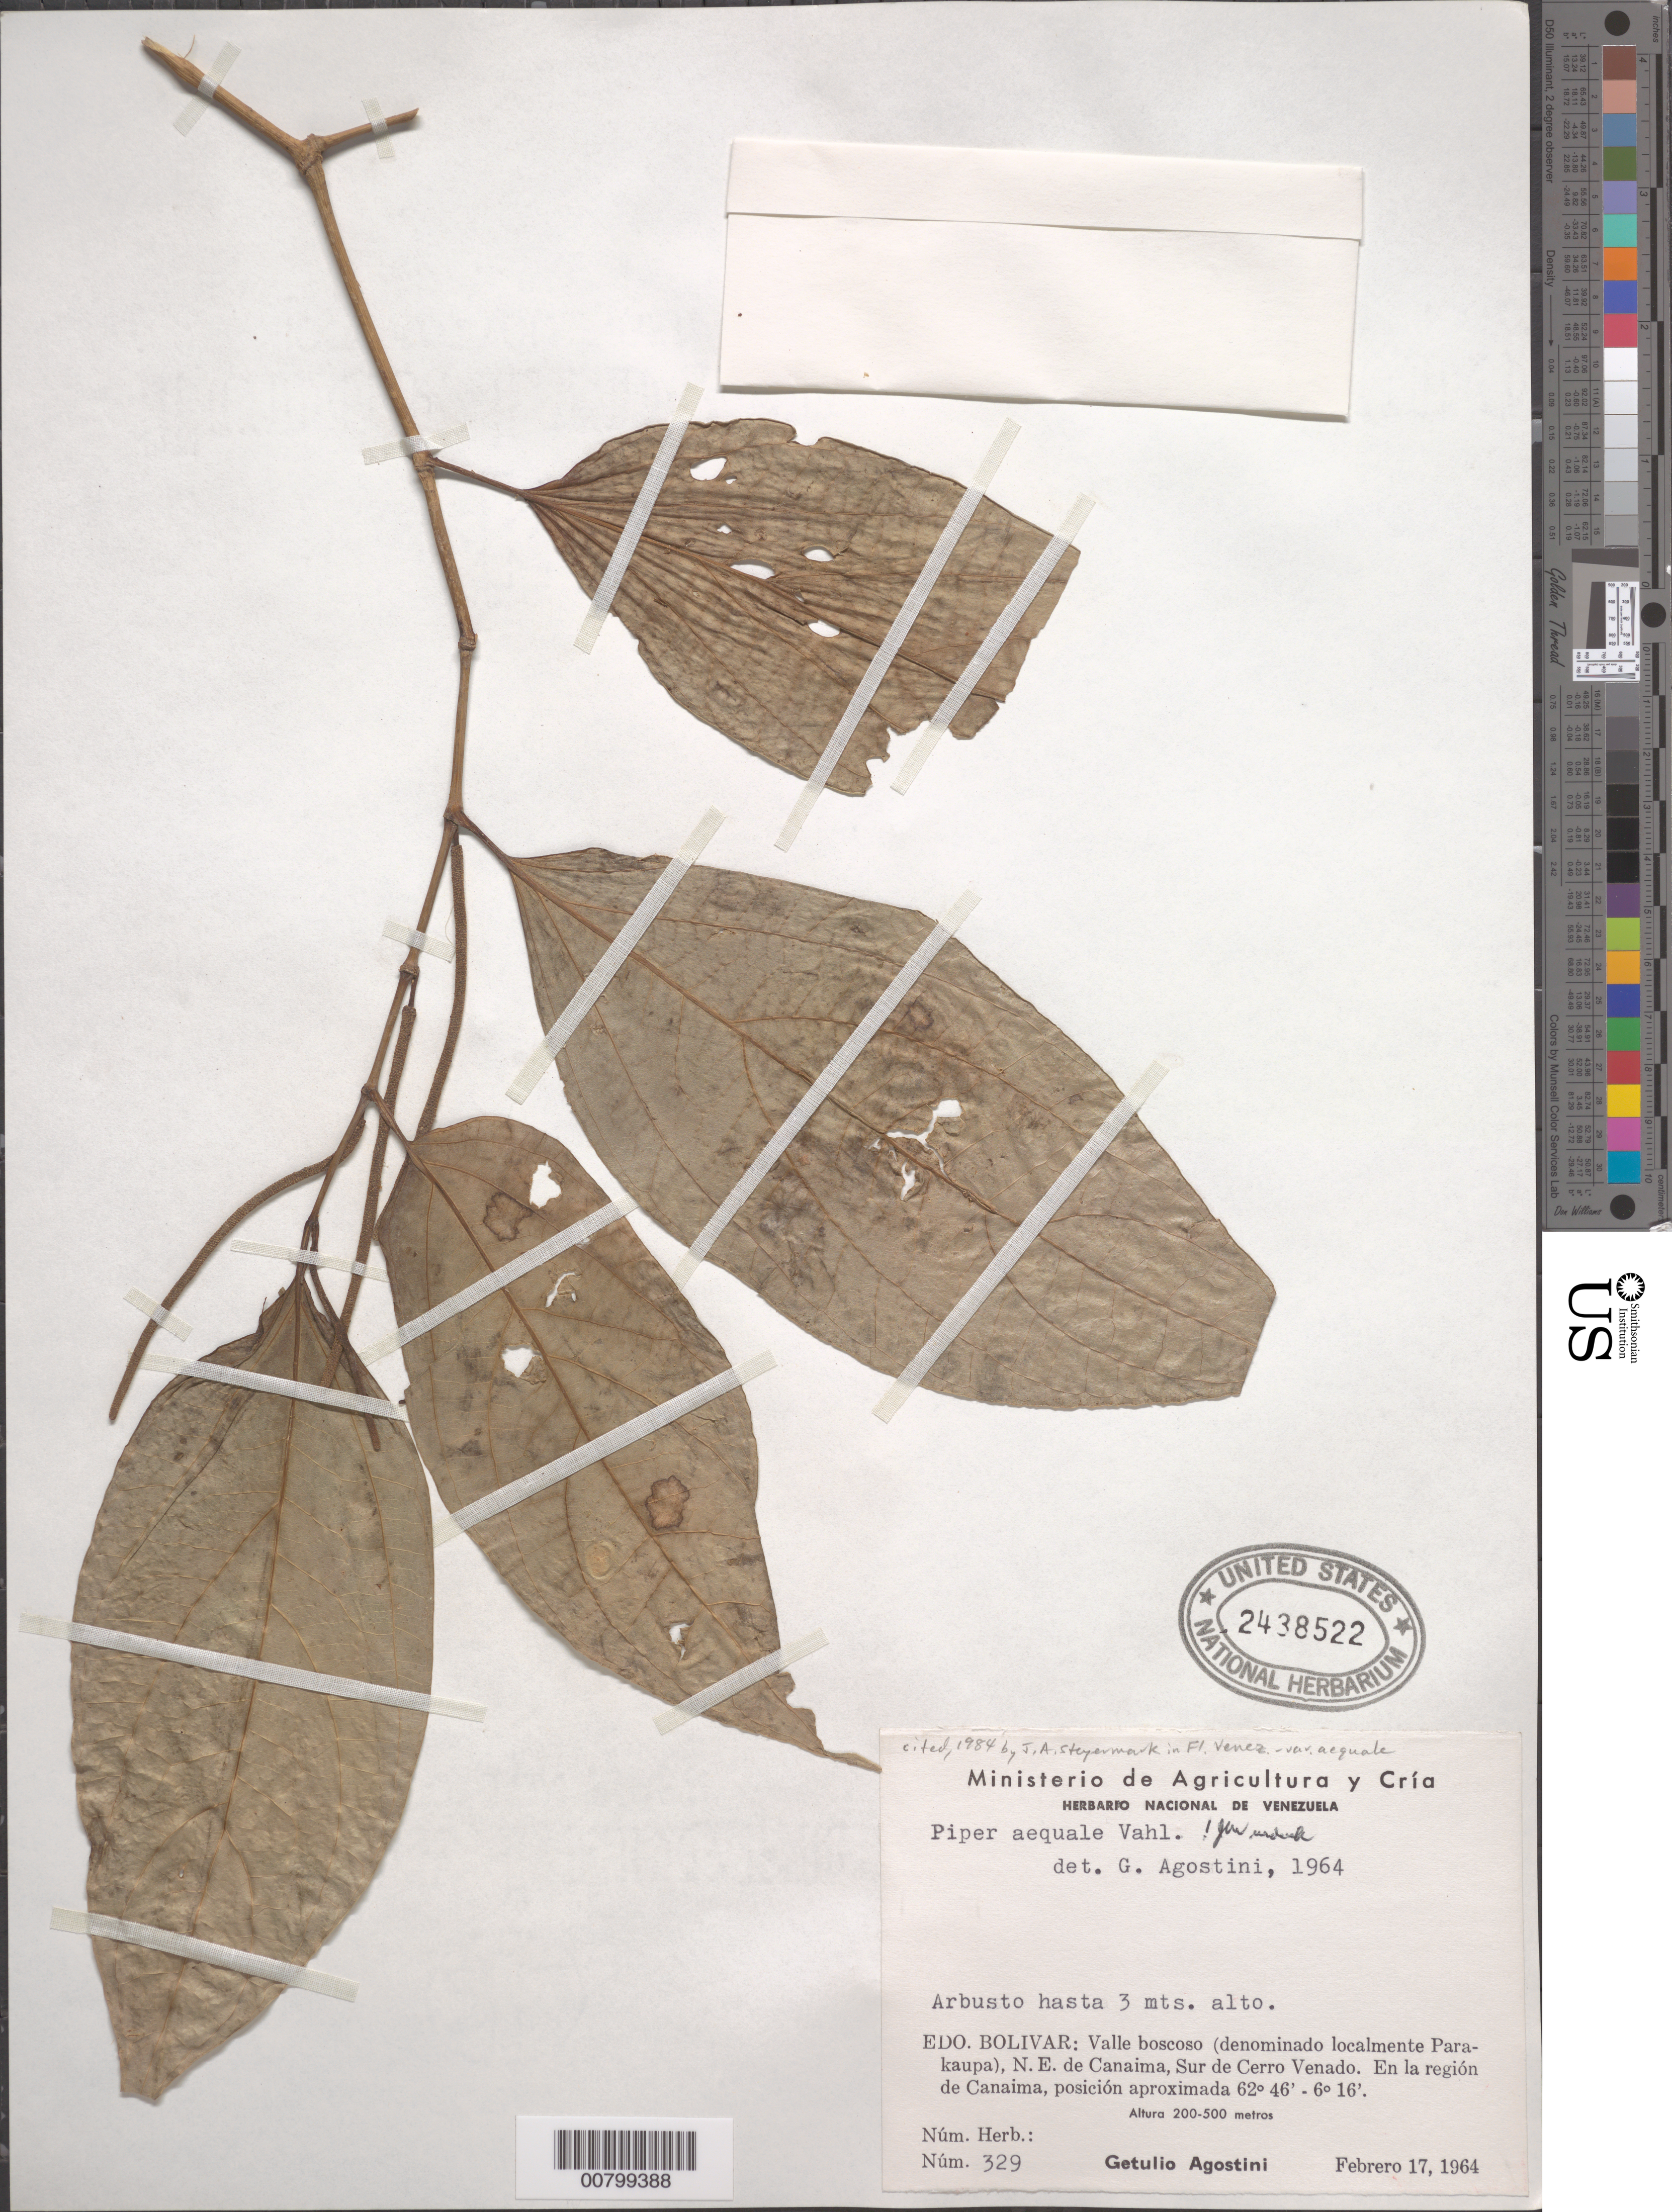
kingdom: Plantae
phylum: Tracheophyta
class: Magnoliopsida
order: Piperales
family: Piperaceae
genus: Piper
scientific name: Piper aequale var. aequale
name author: Vahl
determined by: Steyermark, Julian A., (VEN)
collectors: G. Agostini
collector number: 329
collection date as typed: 17-Feb-64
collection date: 1964-02-17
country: Venezuela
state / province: Bolívar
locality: Parakaupa, NE de Canaima, S de Cerro Venado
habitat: Valle boscoso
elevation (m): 200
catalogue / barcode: US 2438522